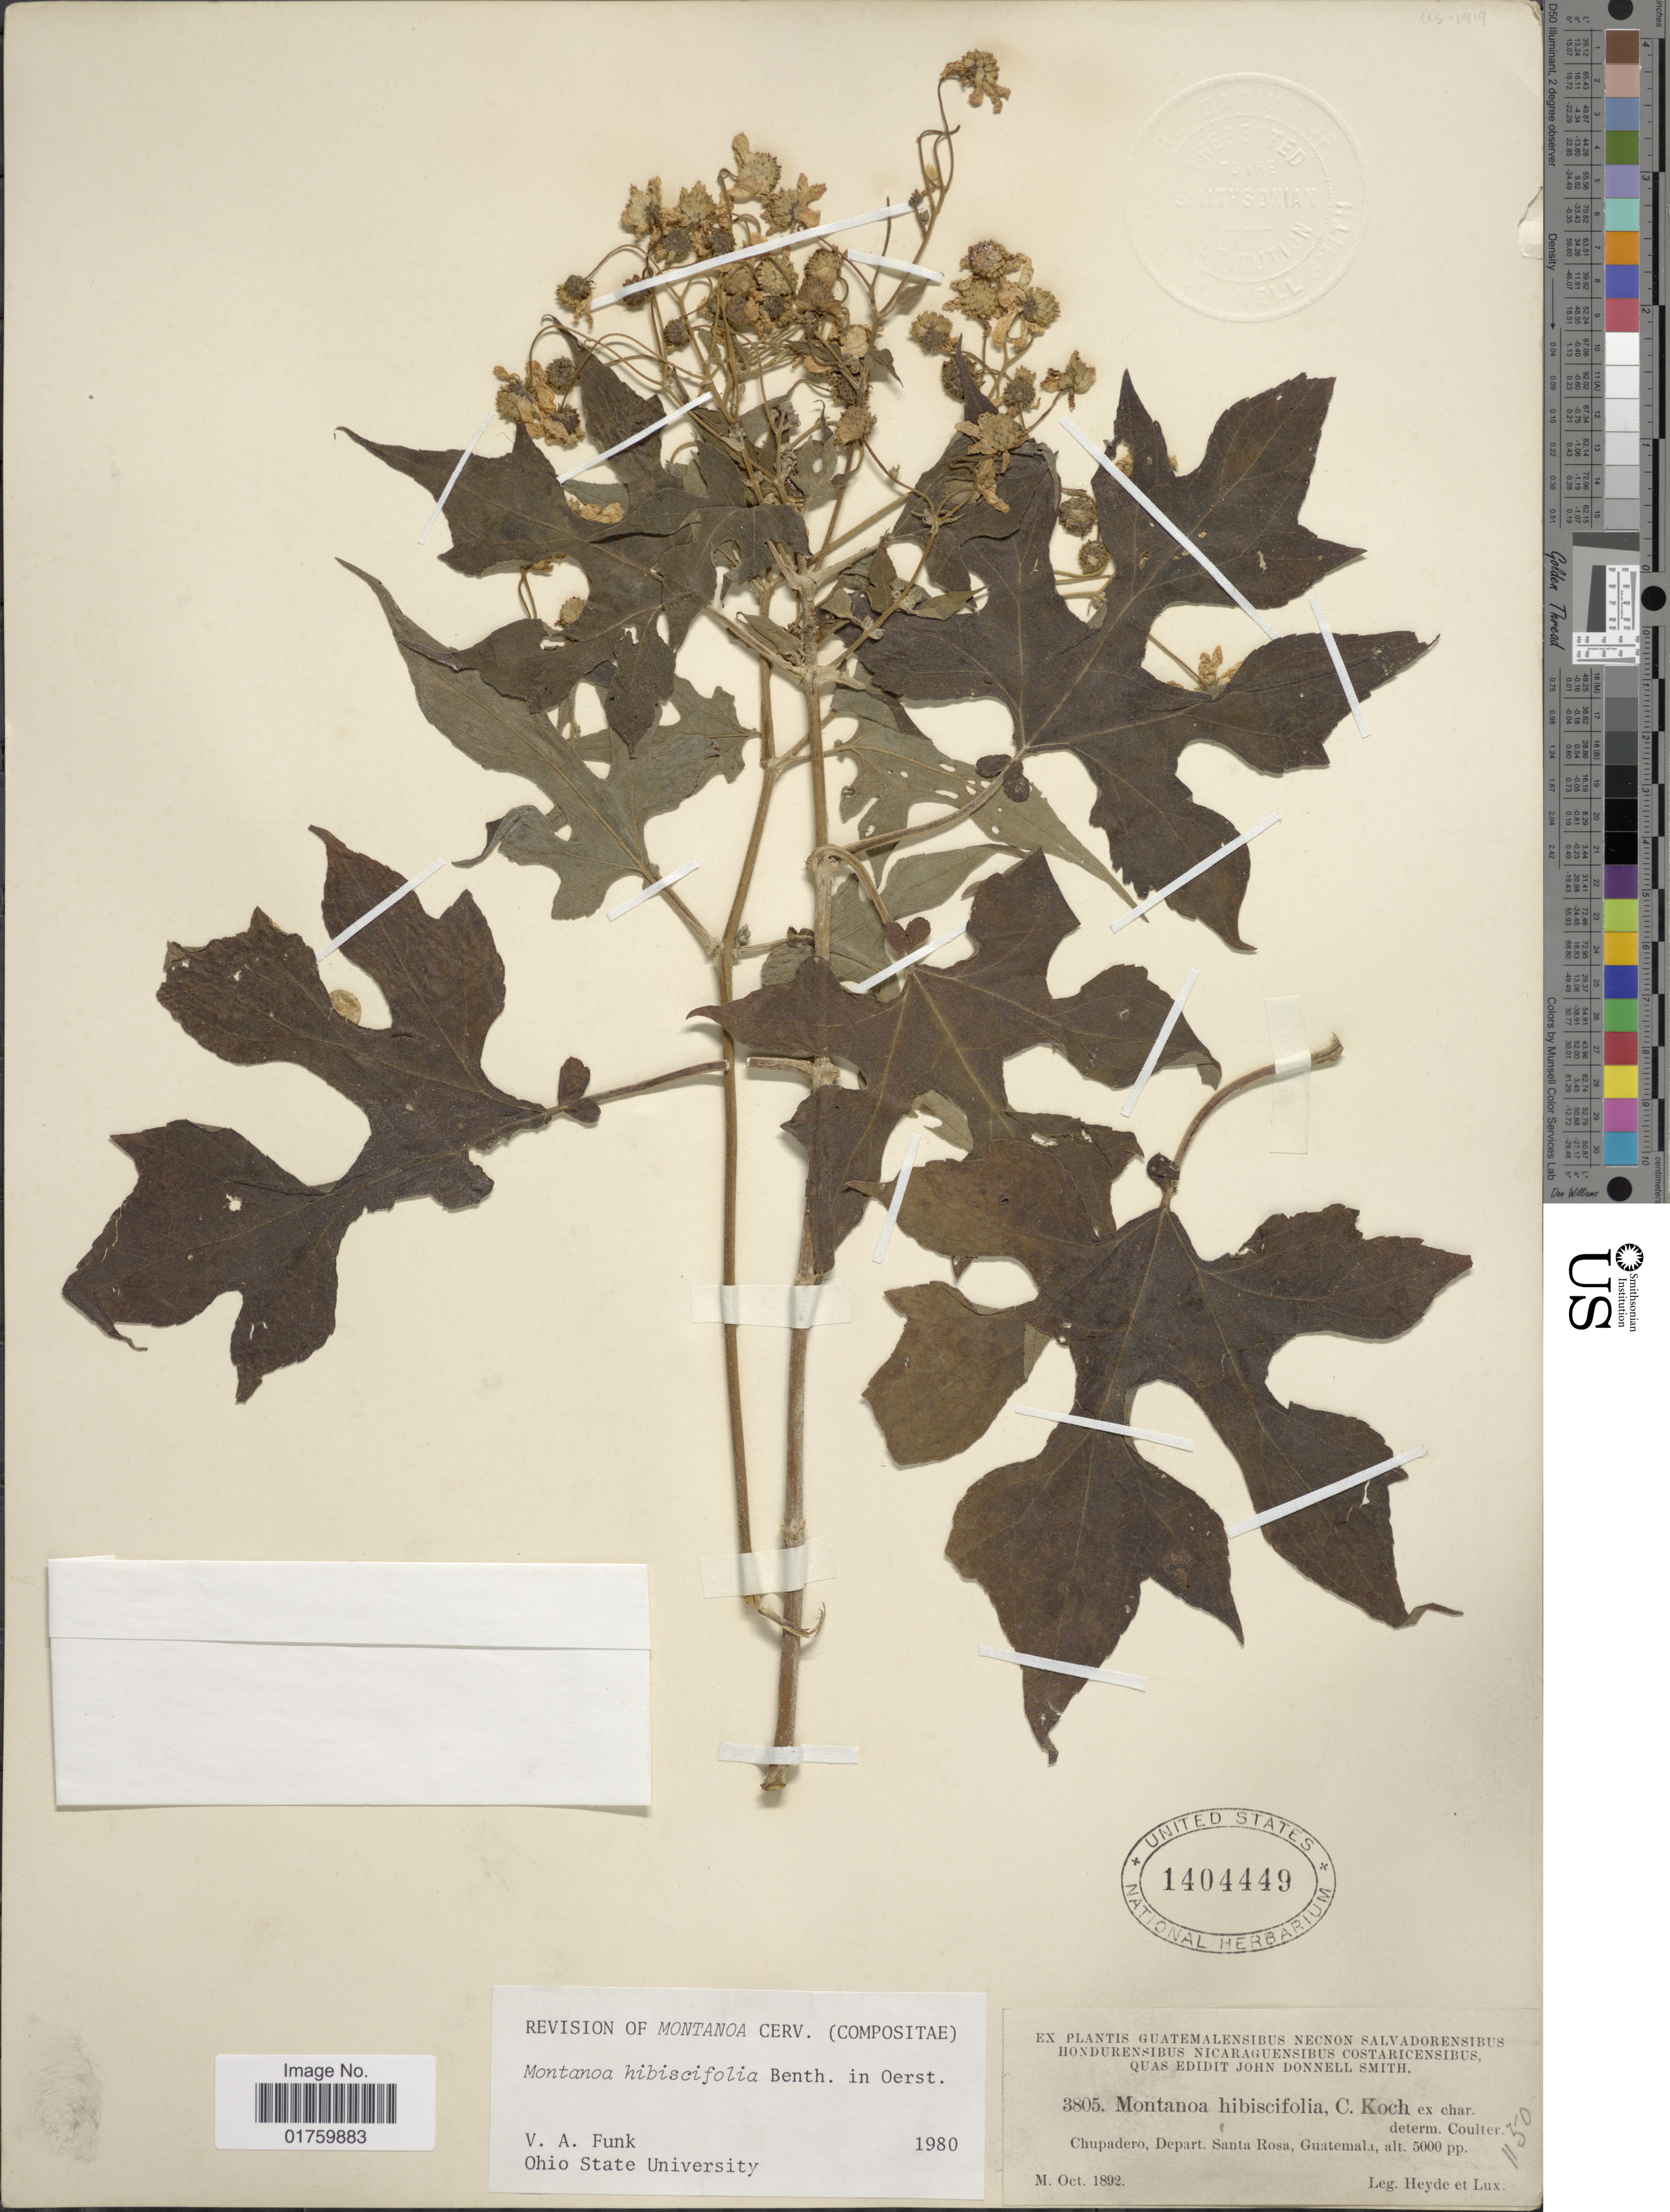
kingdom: Plantae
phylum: Tracheophyta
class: Magnoliopsida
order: Asterales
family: Asteraceae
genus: Montanoa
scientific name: Montanoa hibiscifolia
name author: Benth.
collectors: Heyde & Lux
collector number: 3805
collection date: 1892-10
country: Guatemala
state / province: Santa Rosa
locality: Chupadero.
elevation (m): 1524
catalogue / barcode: US 1404449